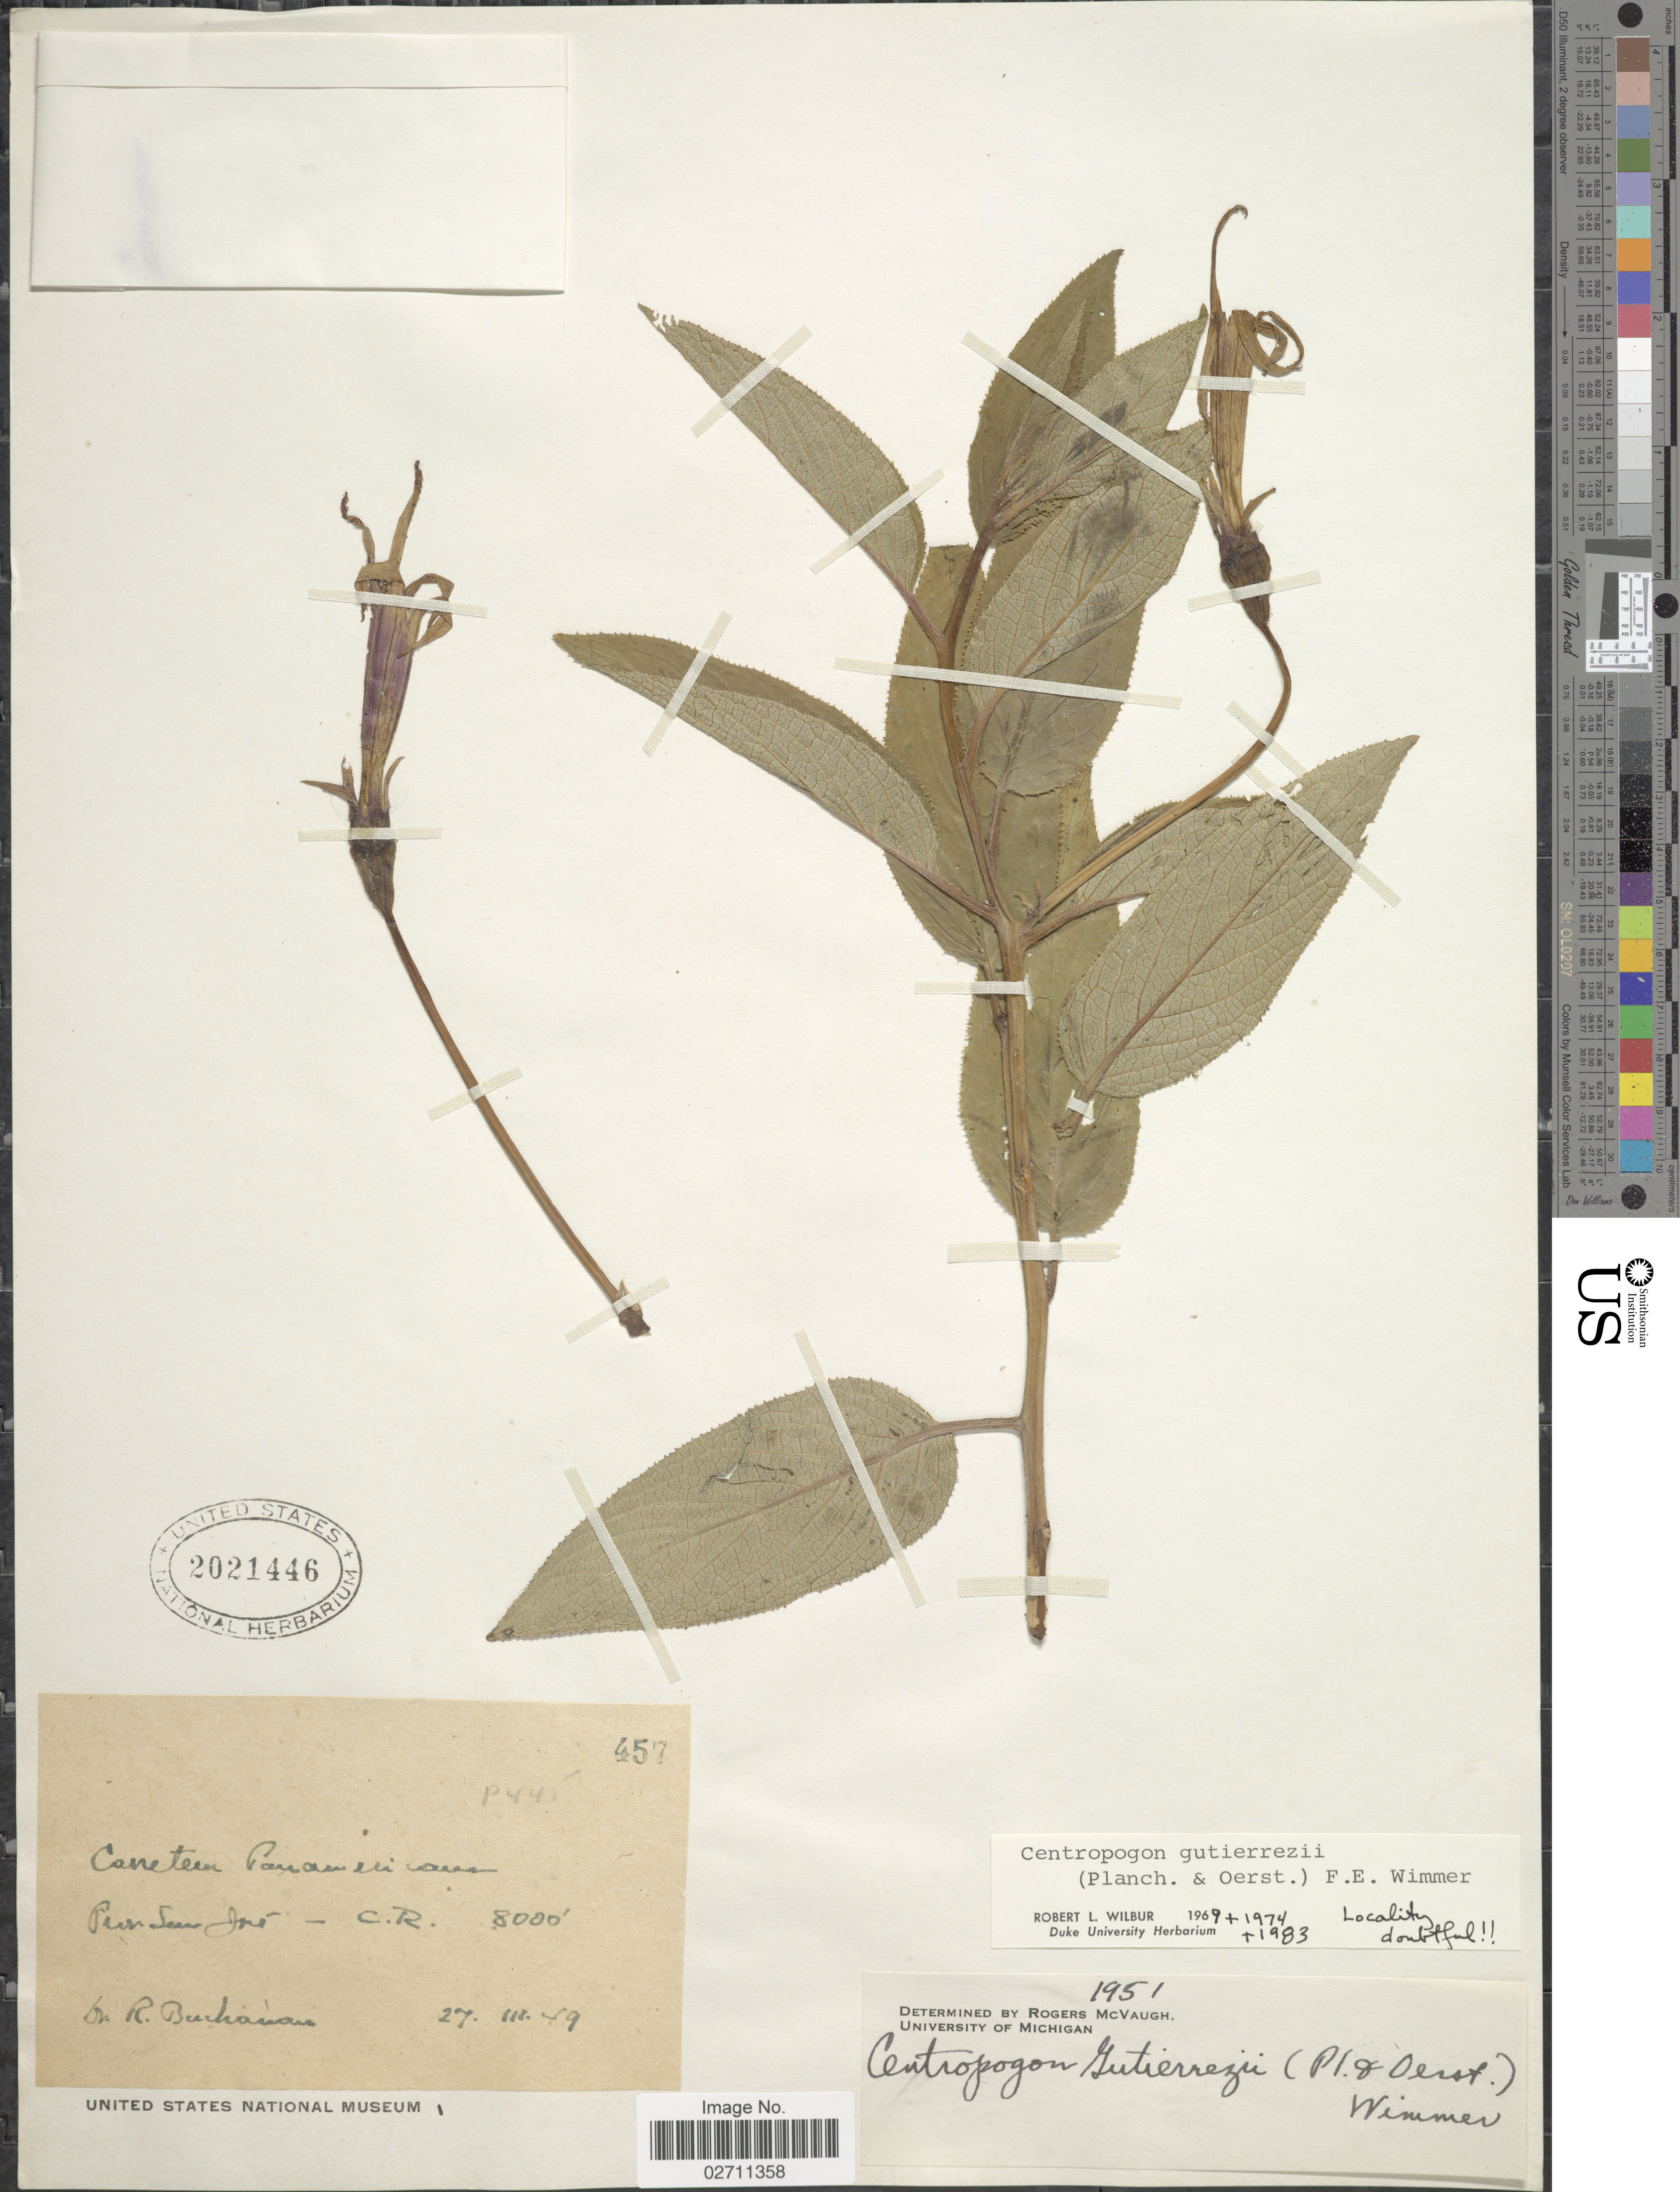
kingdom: Plantae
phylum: Tracheophyta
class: Magnoliopsida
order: Asterales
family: Campanulaceae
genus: Centropogon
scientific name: Centropogon gutierrezii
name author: (Planch. & Oerst.) E. Wimm.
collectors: R. Buchanan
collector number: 457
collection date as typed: Transcribed d/m/y: 27/3/49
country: Costa Rica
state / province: San José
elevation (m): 2438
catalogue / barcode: US 2021446